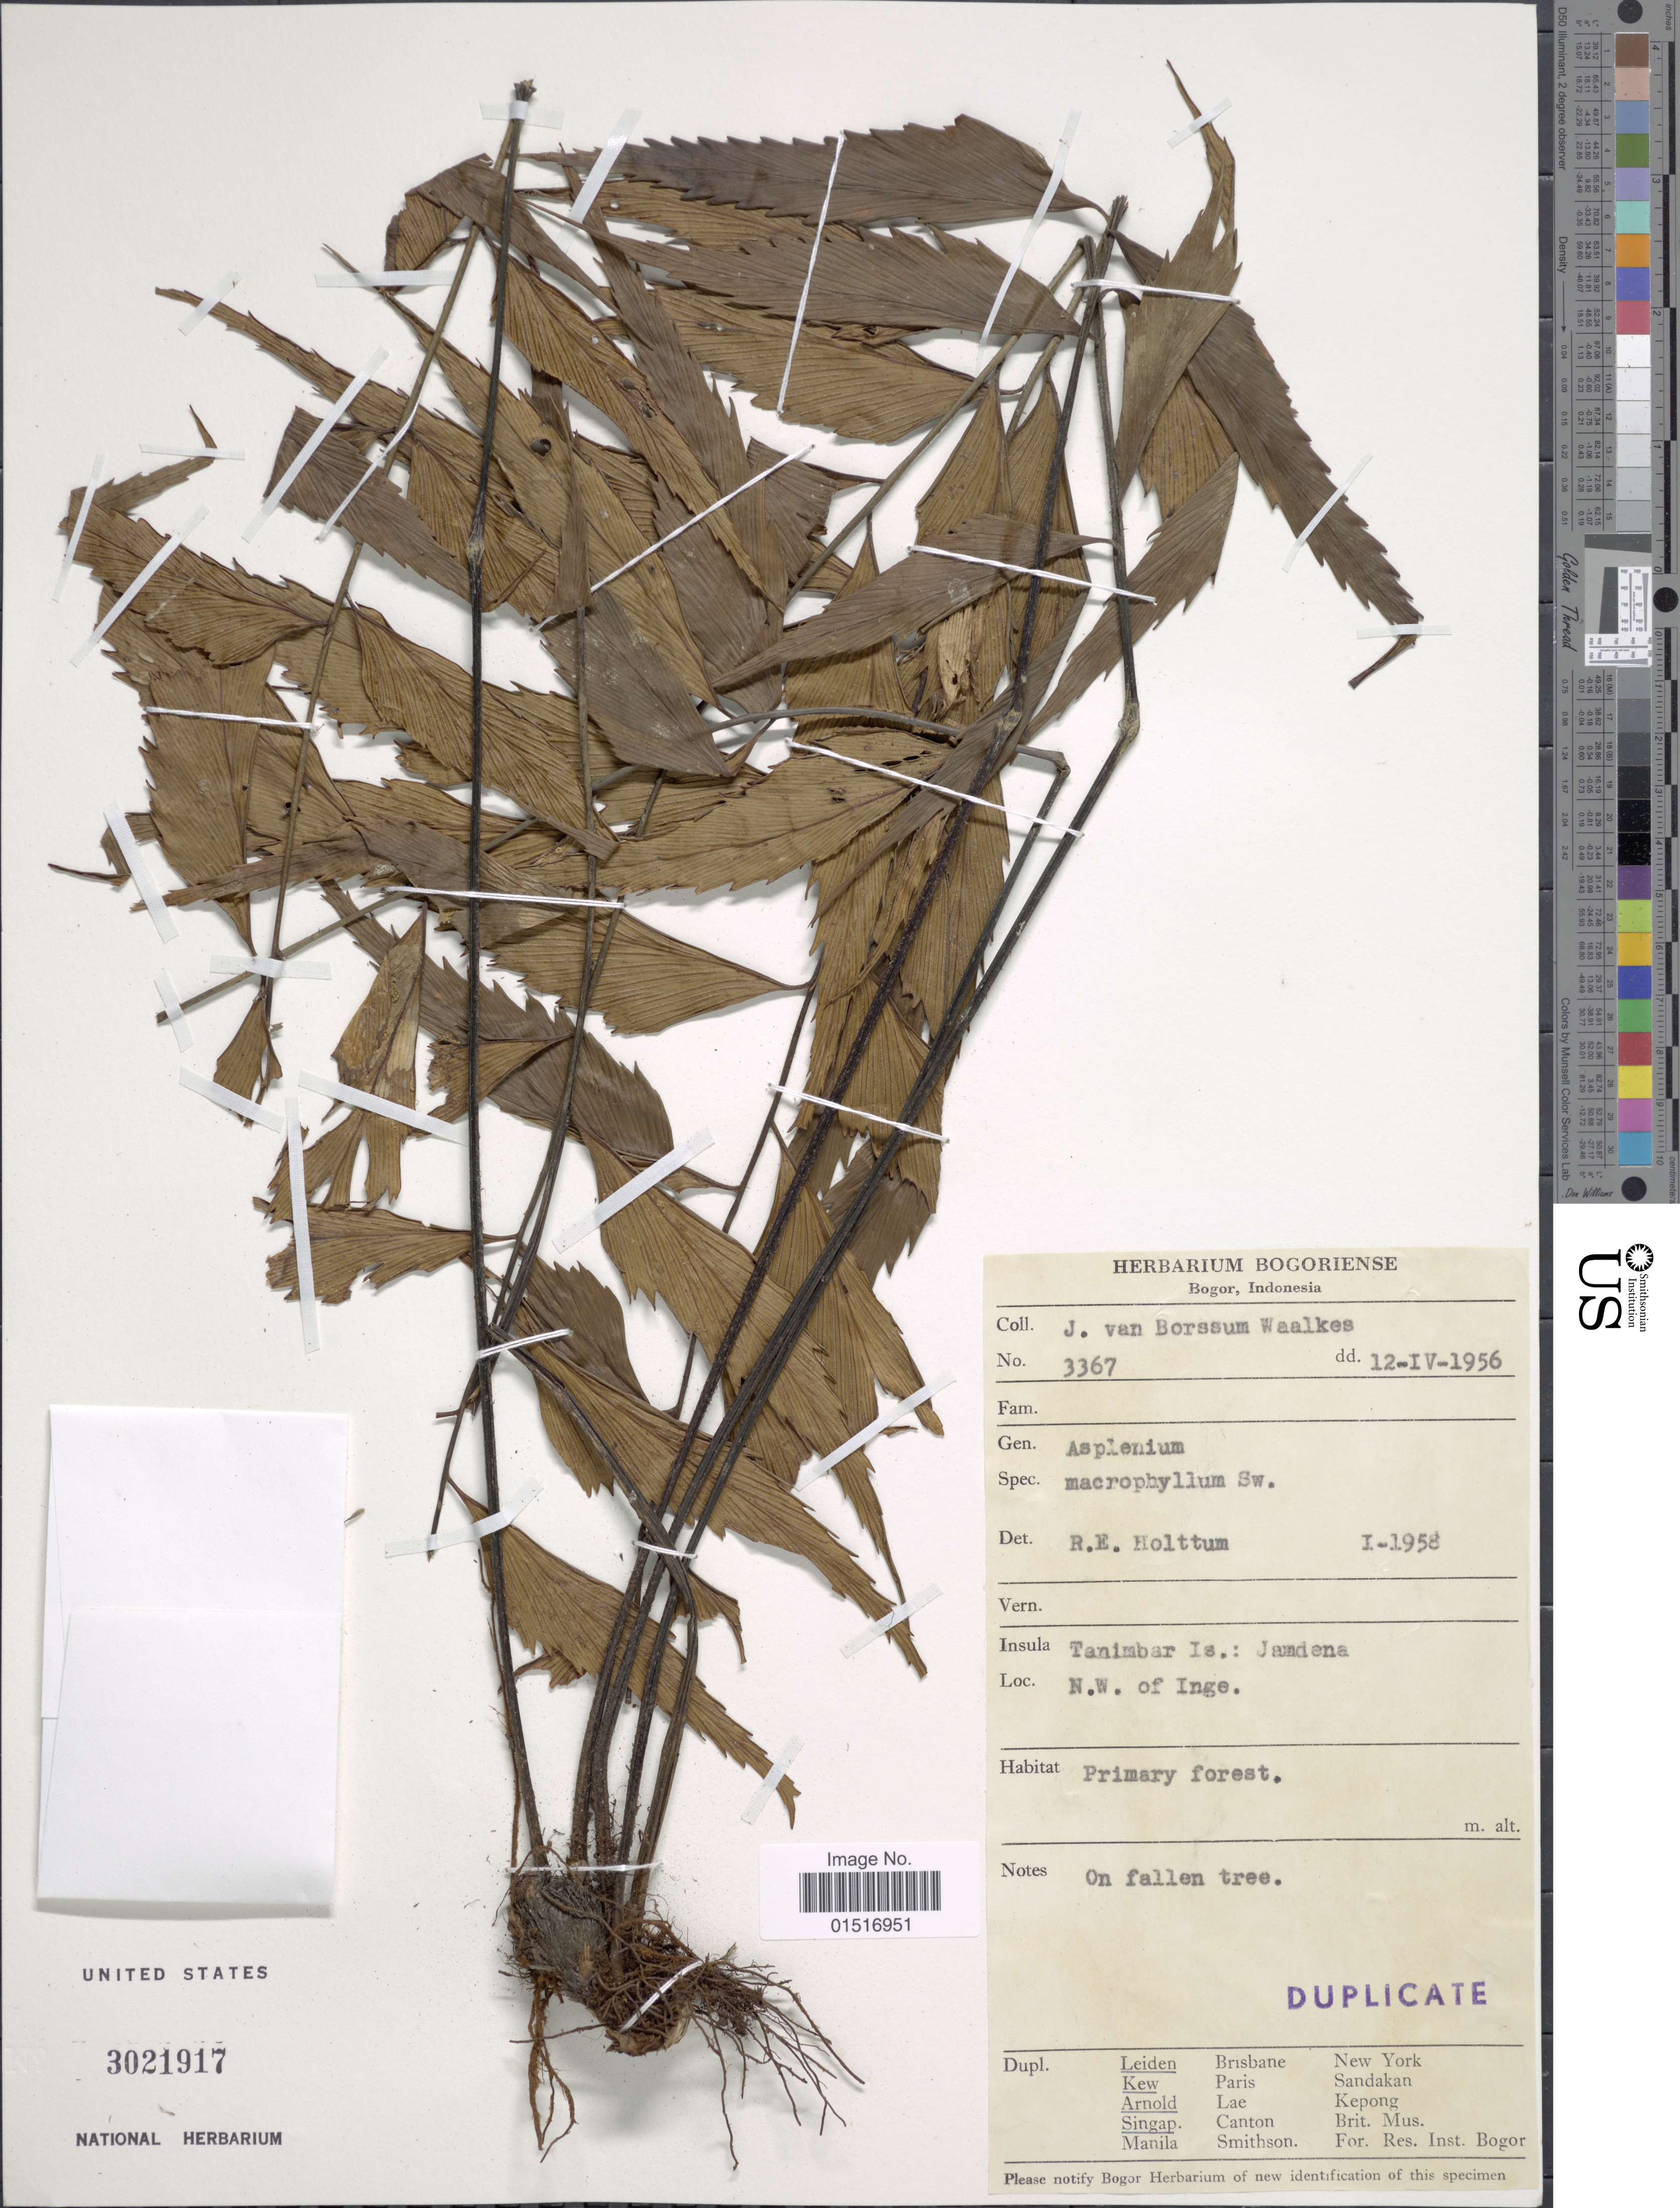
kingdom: Plantae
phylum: Tracheophyta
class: Polypodiopsida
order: Polypodiales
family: Aspleniaceae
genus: Asplenium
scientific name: Asplenium polyodon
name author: G. Forst.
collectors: R. E. Holttum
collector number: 3367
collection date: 1958-01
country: Indonesia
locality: Tanimbar Isl.: Jamdena. N.W. of Inge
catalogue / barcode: US 3021917